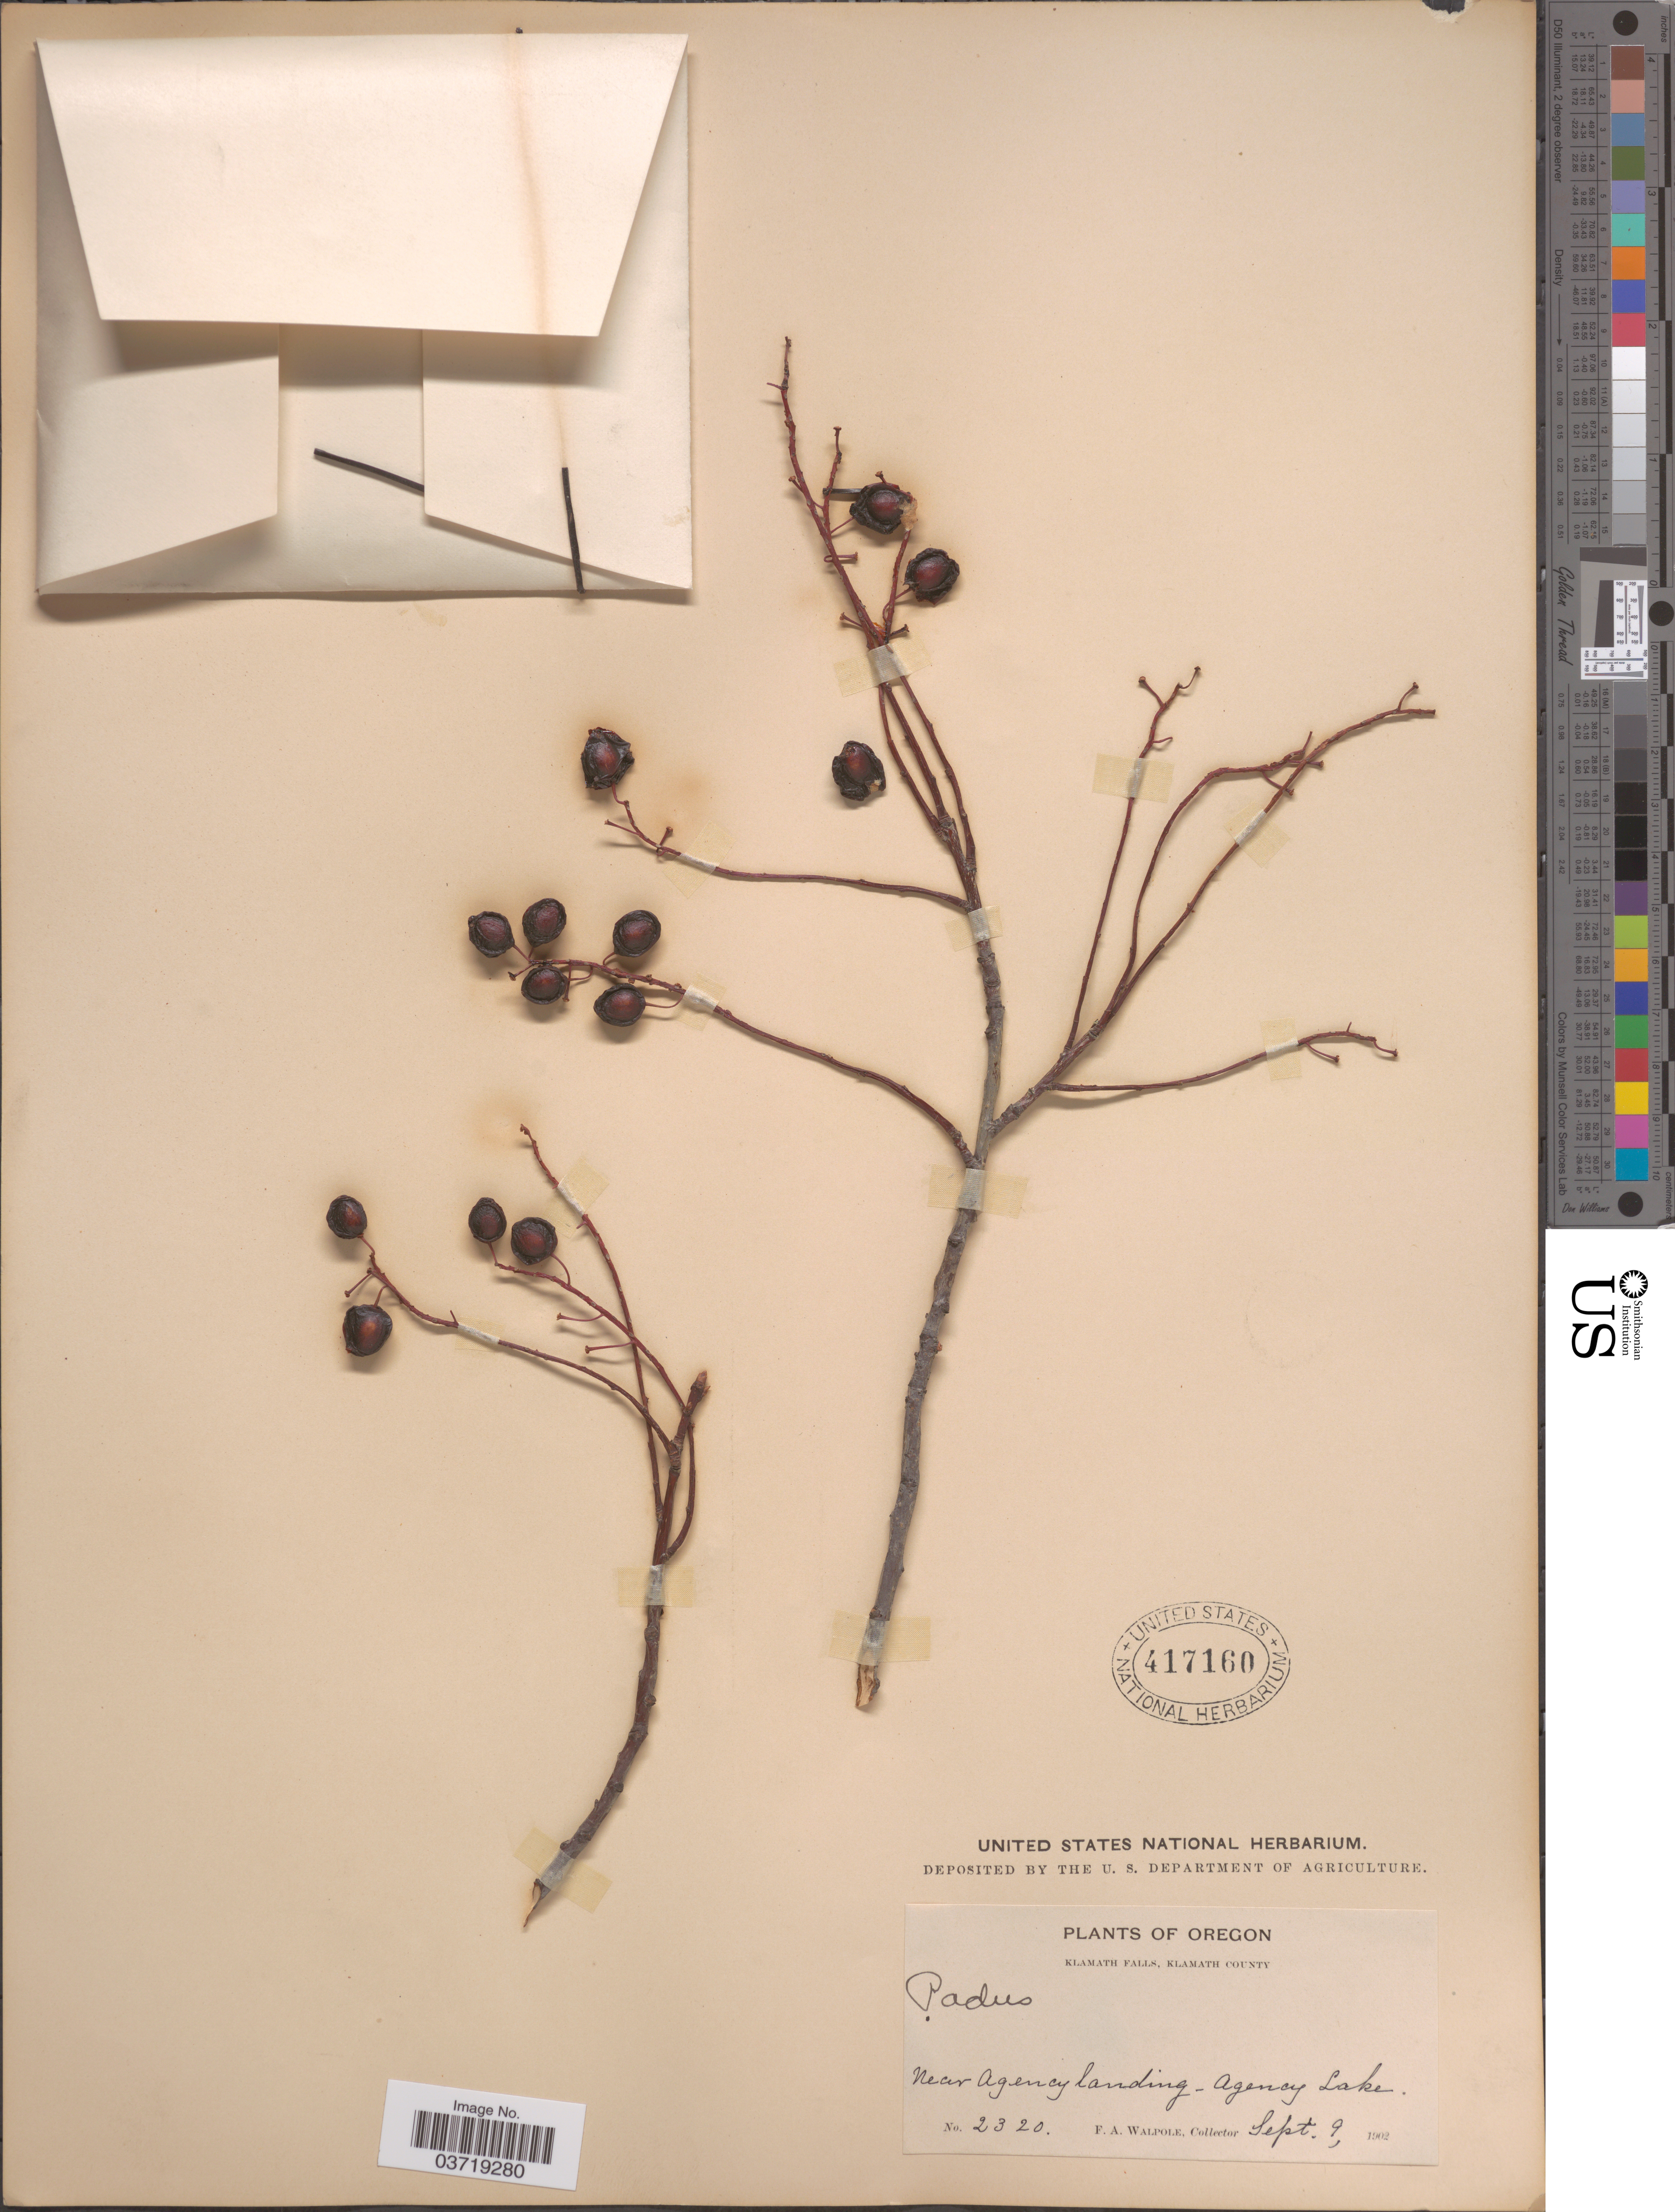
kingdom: Plantae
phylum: Tracheophyta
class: Magnoliopsida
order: Rosales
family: Rosaceae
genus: Prunus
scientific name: Prunus virginiana var. demissa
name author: (Nutt.) Torr.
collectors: F. Walpole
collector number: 2320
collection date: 1902-09-09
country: United States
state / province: Oregon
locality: Klamath Falls, Klamath County. Near Agency landing- Agency Lake.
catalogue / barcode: US 417160